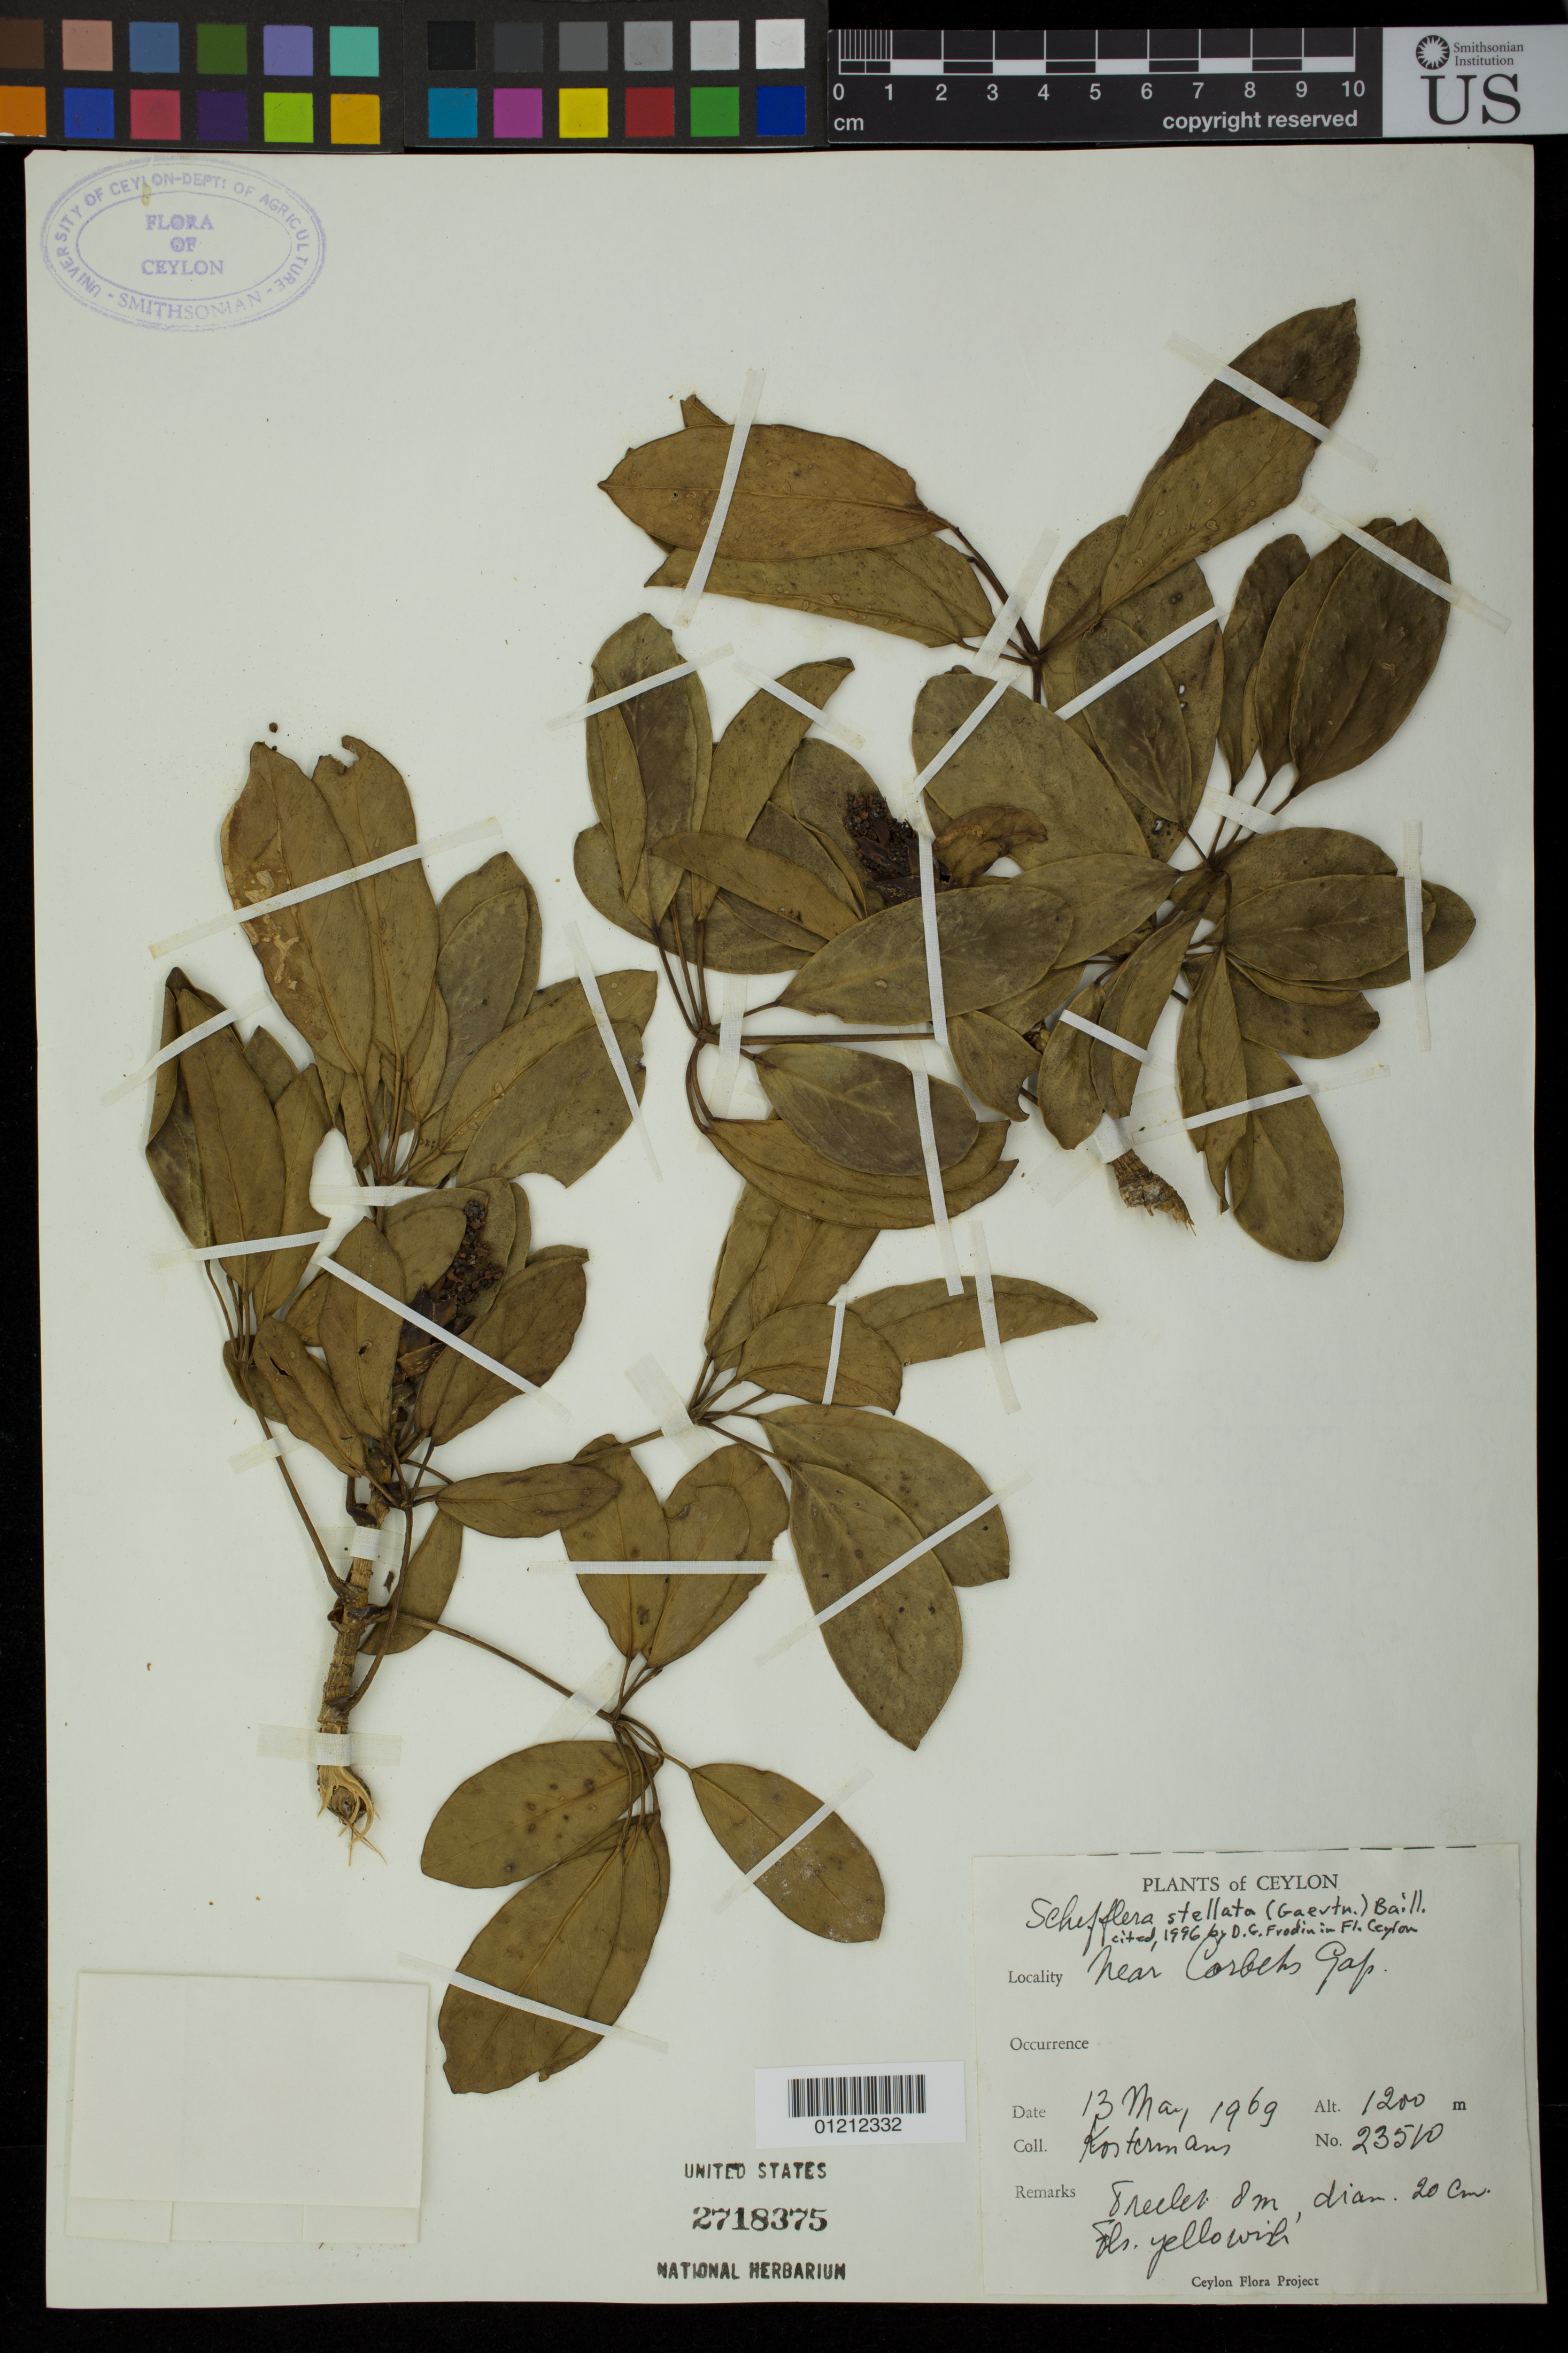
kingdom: Plantae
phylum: Tracheophyta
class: Magnoliopsida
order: Apiales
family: Araliaceae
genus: Schefflera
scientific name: Schefflera stellata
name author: (Gaertn.) Baill.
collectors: A. J. G. Kostermans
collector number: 23510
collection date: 1969-05-13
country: Sri Lanka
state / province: Central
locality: Ceylon. Near Corbets Gap.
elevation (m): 1200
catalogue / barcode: US 2718375